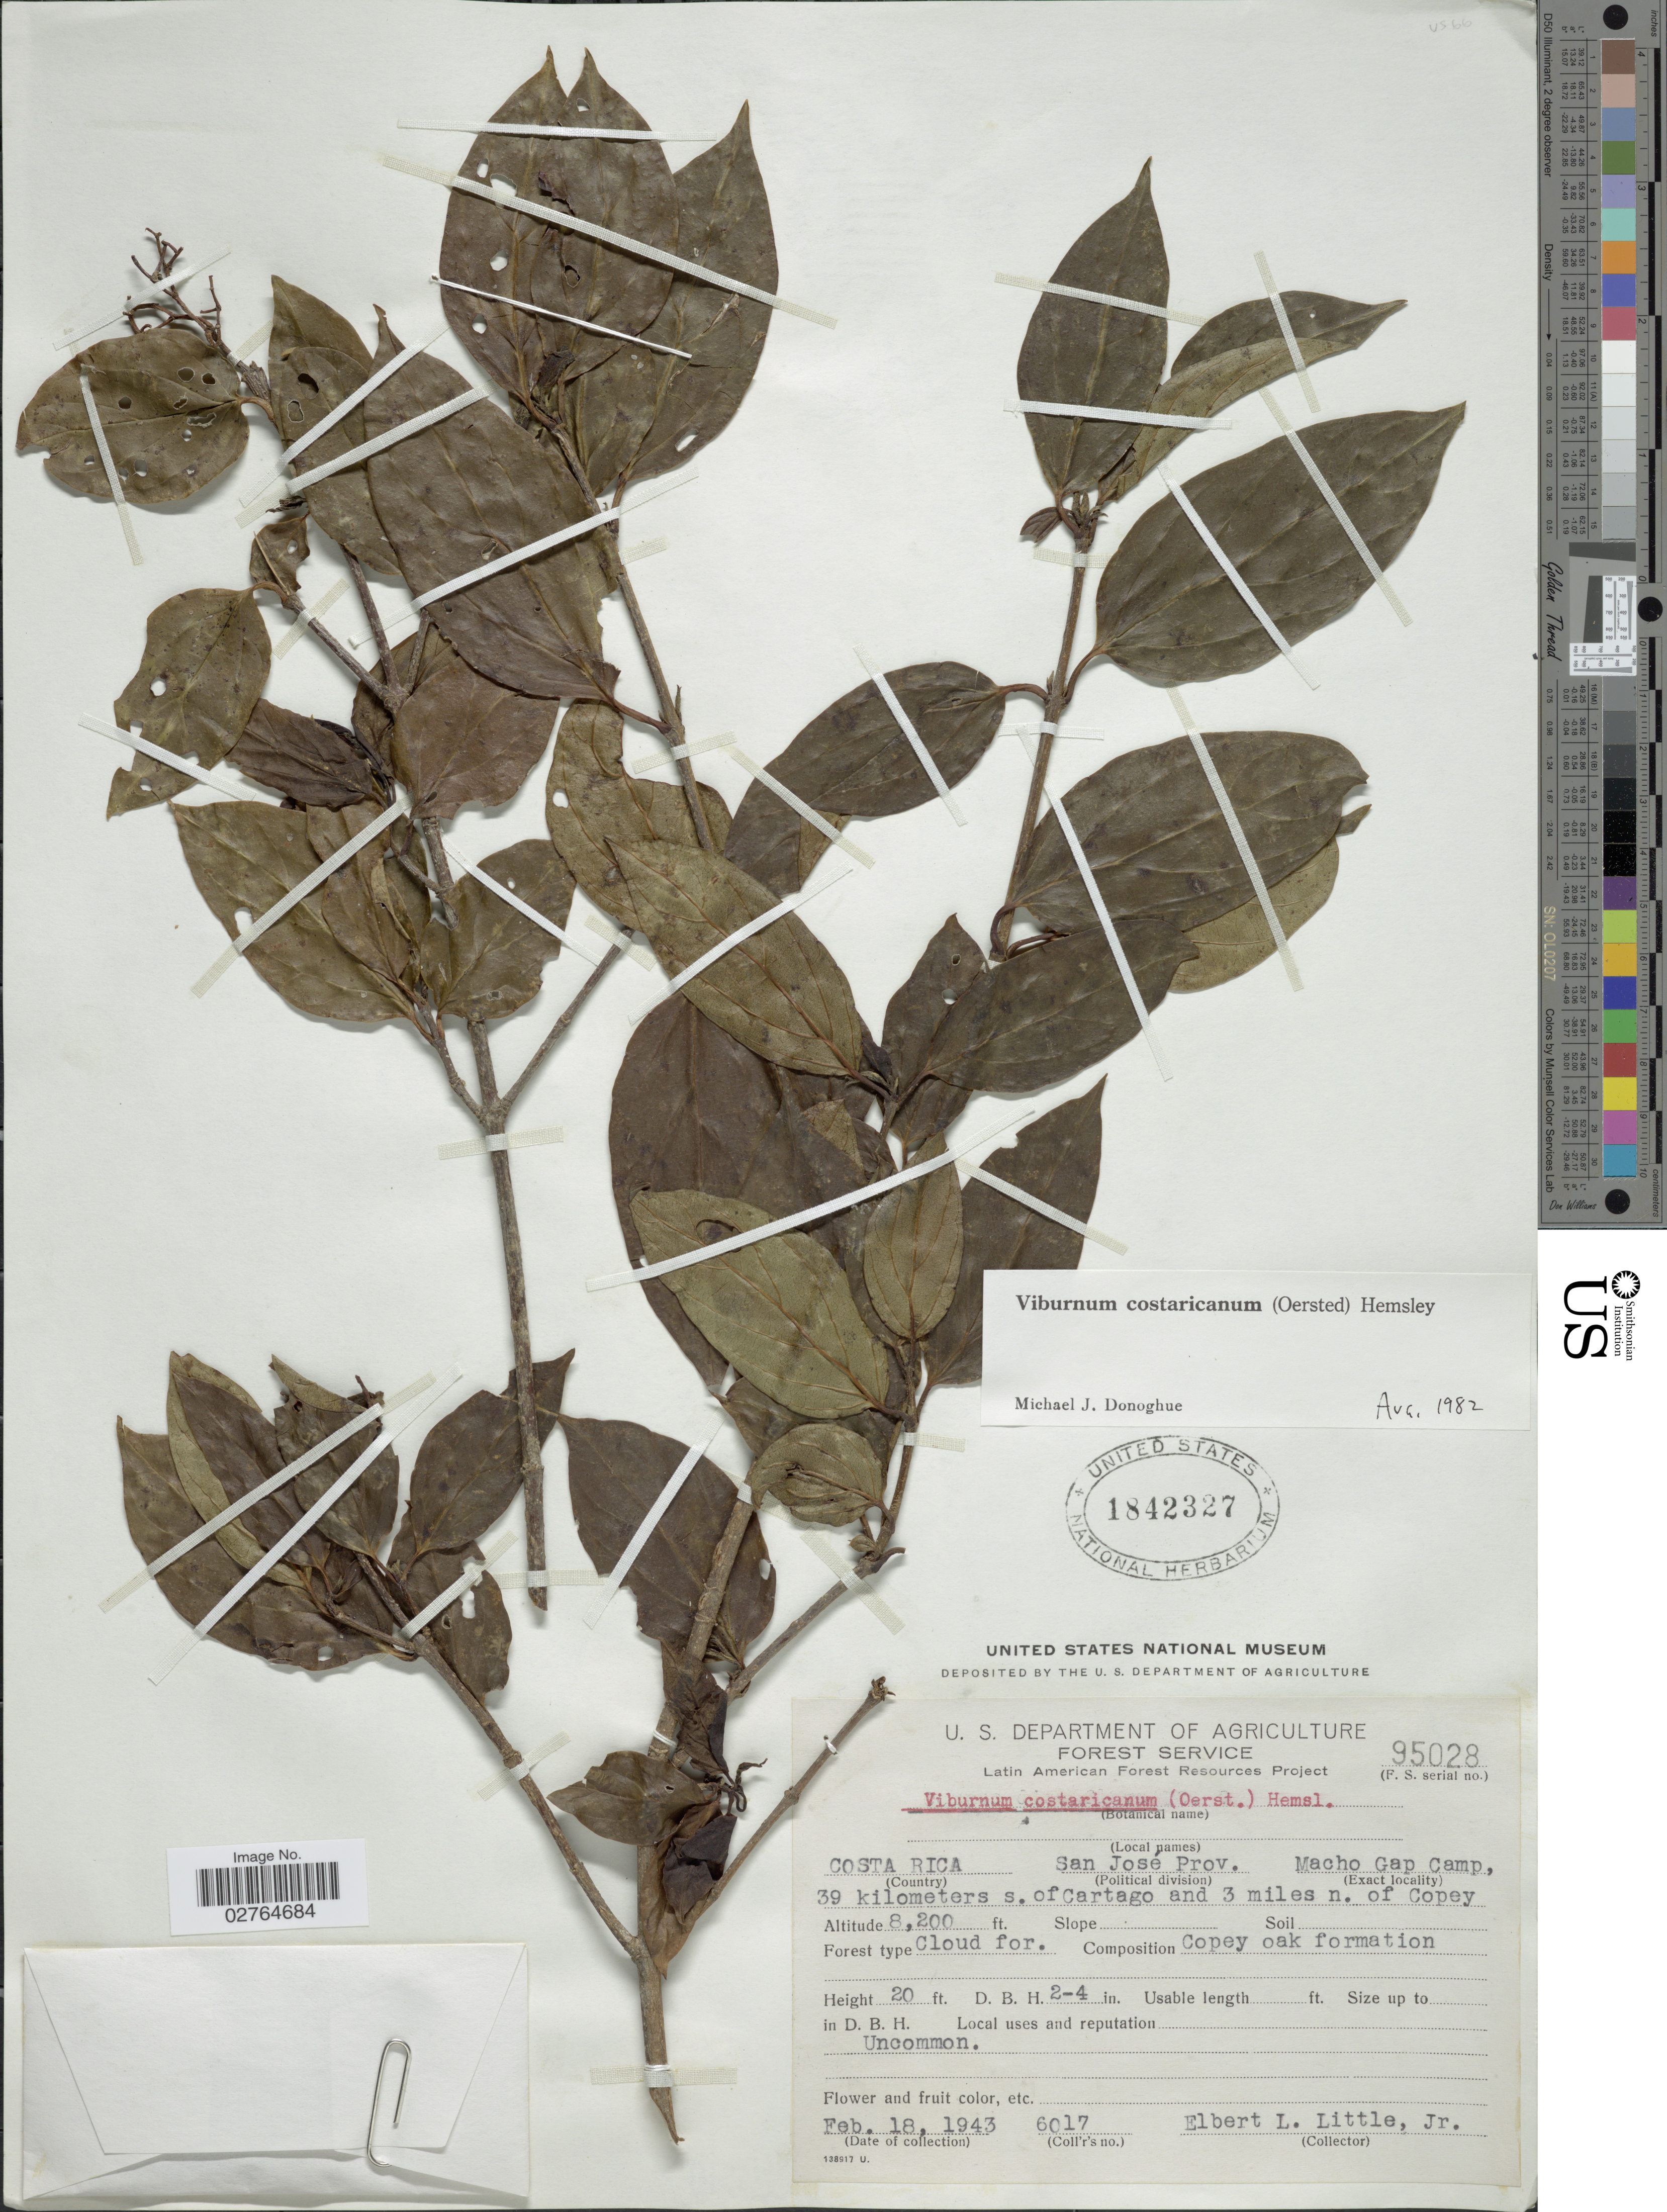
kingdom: Plantae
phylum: Tracheophyta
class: Magnoliopsida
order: Dipsacales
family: Viburnaceae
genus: Viburnum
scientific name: Viburnum costaricanum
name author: (Oerst.) Hemsl.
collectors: E. L. Little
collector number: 6017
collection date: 1943-02-18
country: Costa Rica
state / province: San José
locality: San Jose Prov. Macho Gap Camp, 39 kilometers s. of Cartago and 3 miles n. of Copey. Composition Copey oak formation.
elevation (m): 2499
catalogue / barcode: US 1842327